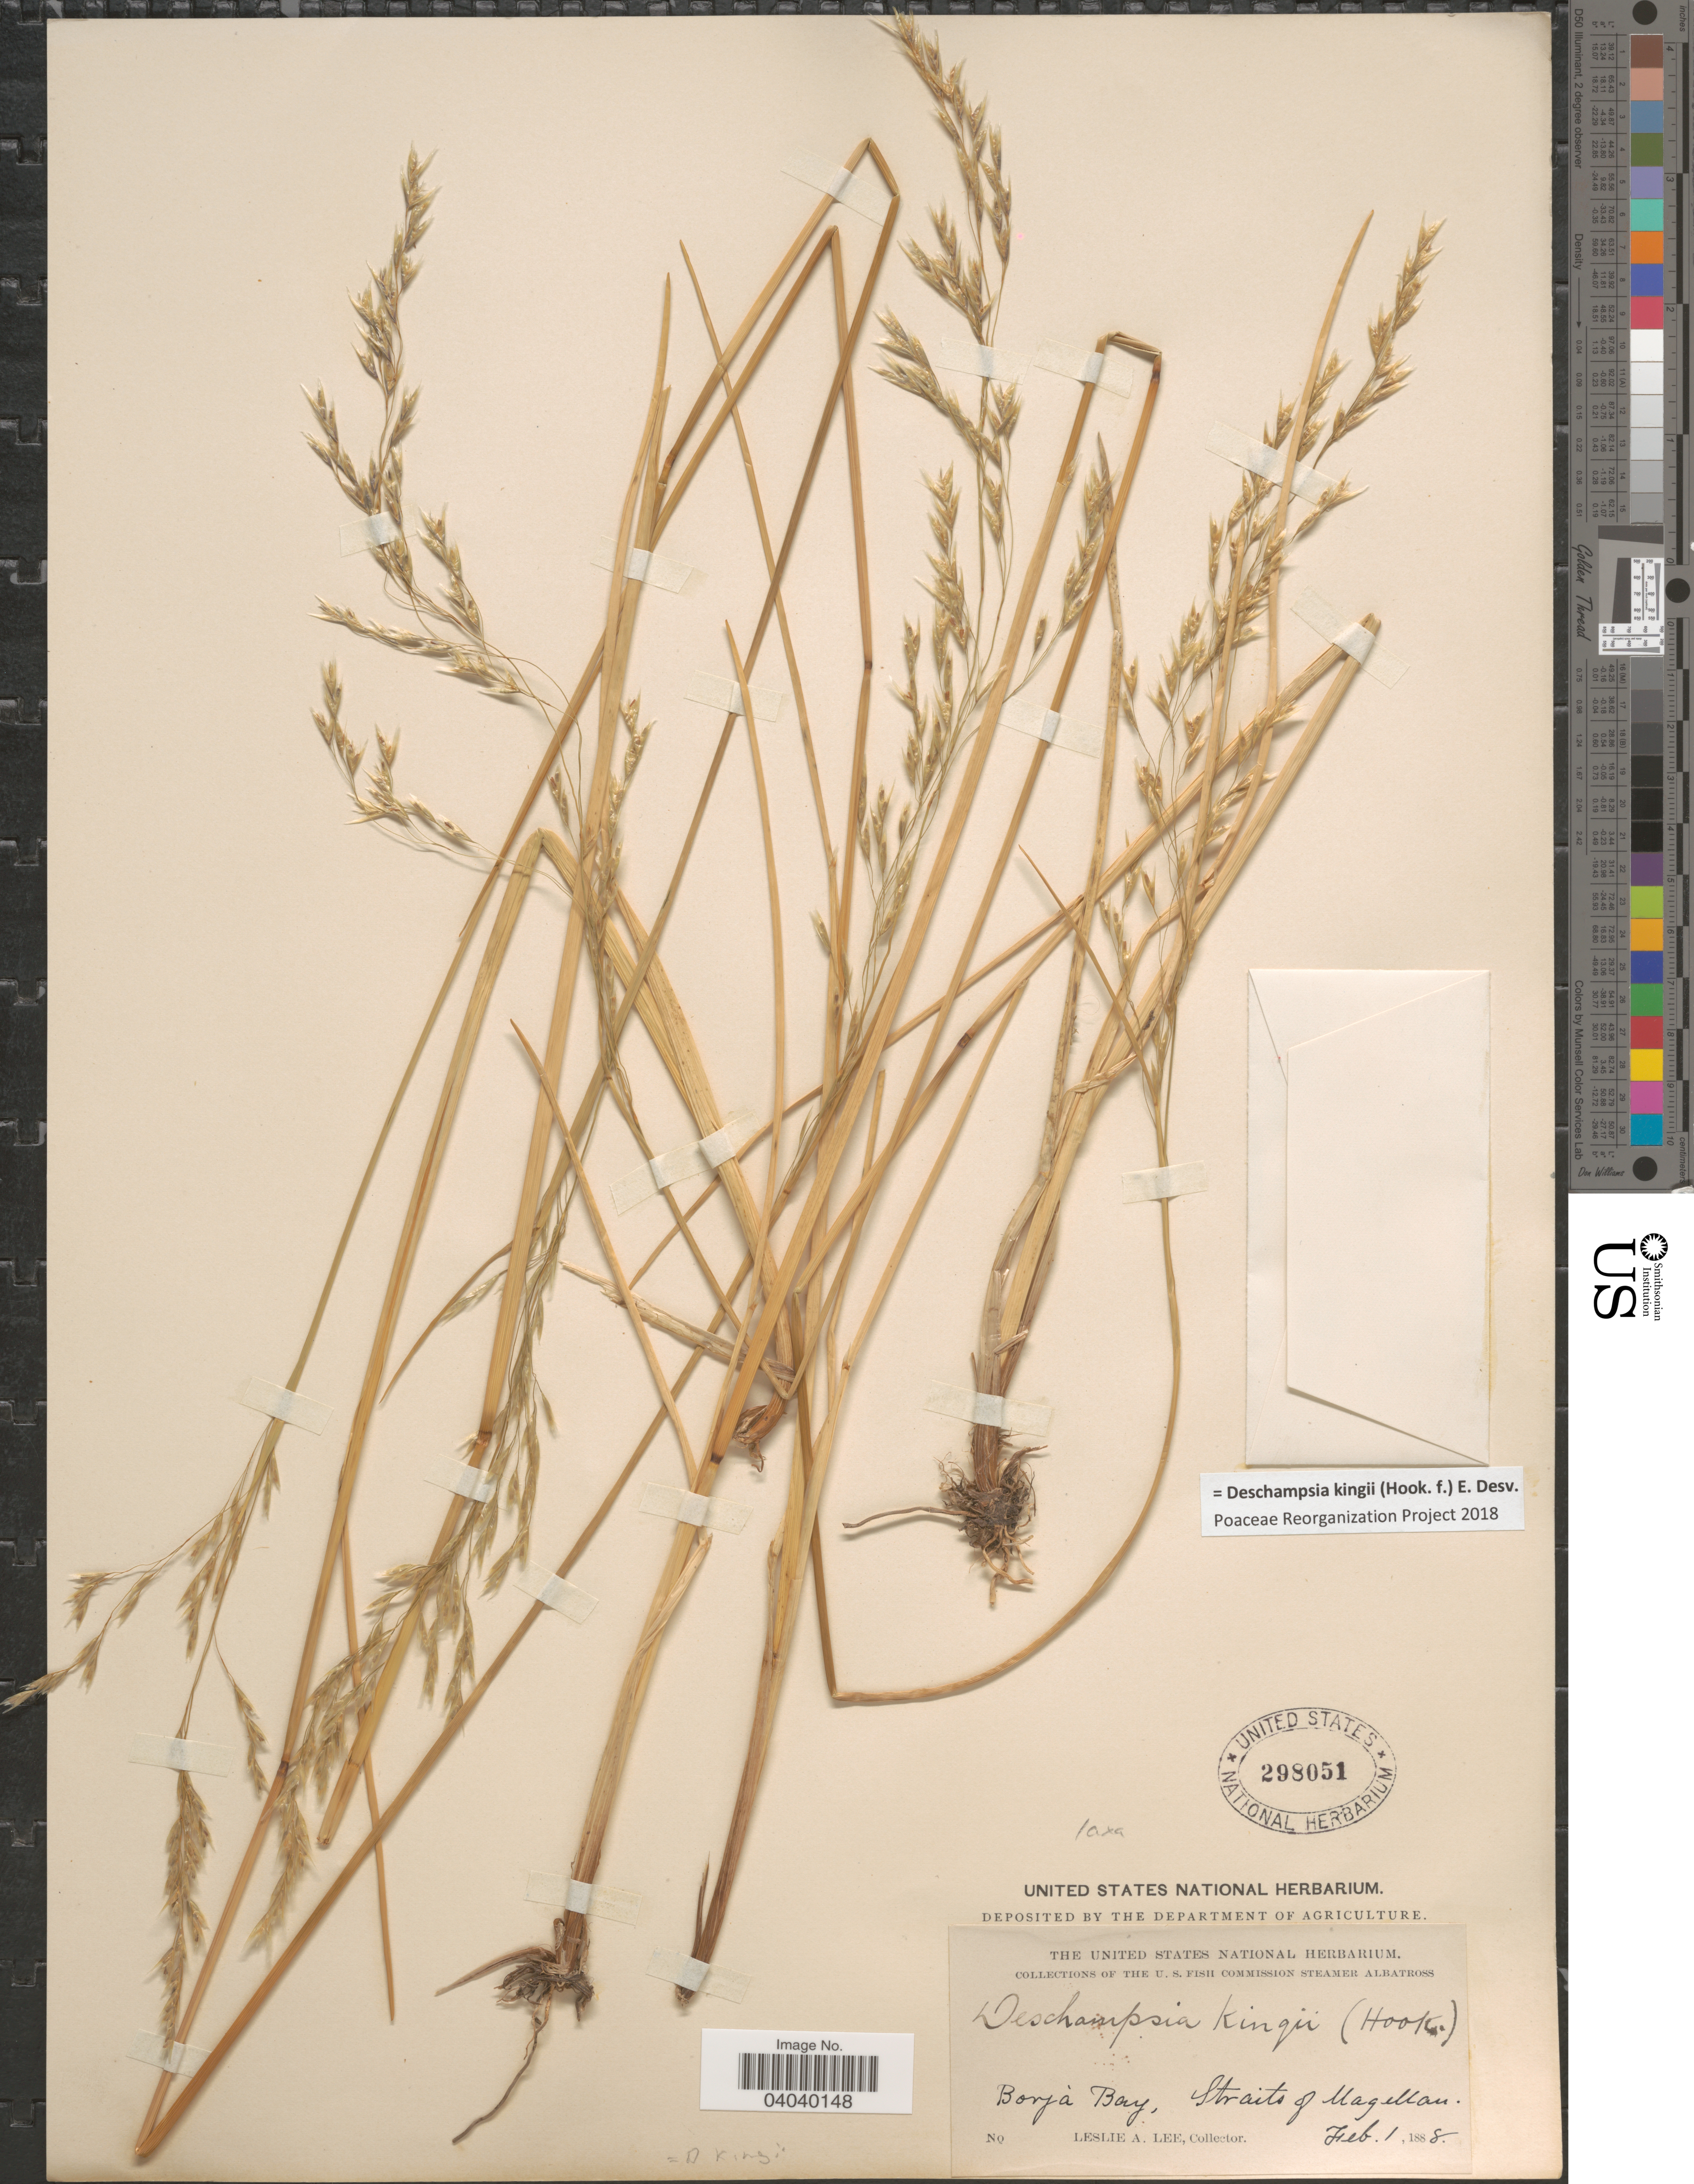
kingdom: Plantae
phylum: Tracheophyta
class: Liliopsida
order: Poales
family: Poaceae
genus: Deschampsia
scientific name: Deschampsia kingii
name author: (Hook. f.) É. Desv.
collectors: L. Lee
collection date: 1888-02-01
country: Chile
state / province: Magallanes y de la Antártica Chilena (XII)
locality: Borja Bay, Straits of Magellan.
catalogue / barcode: US 298051